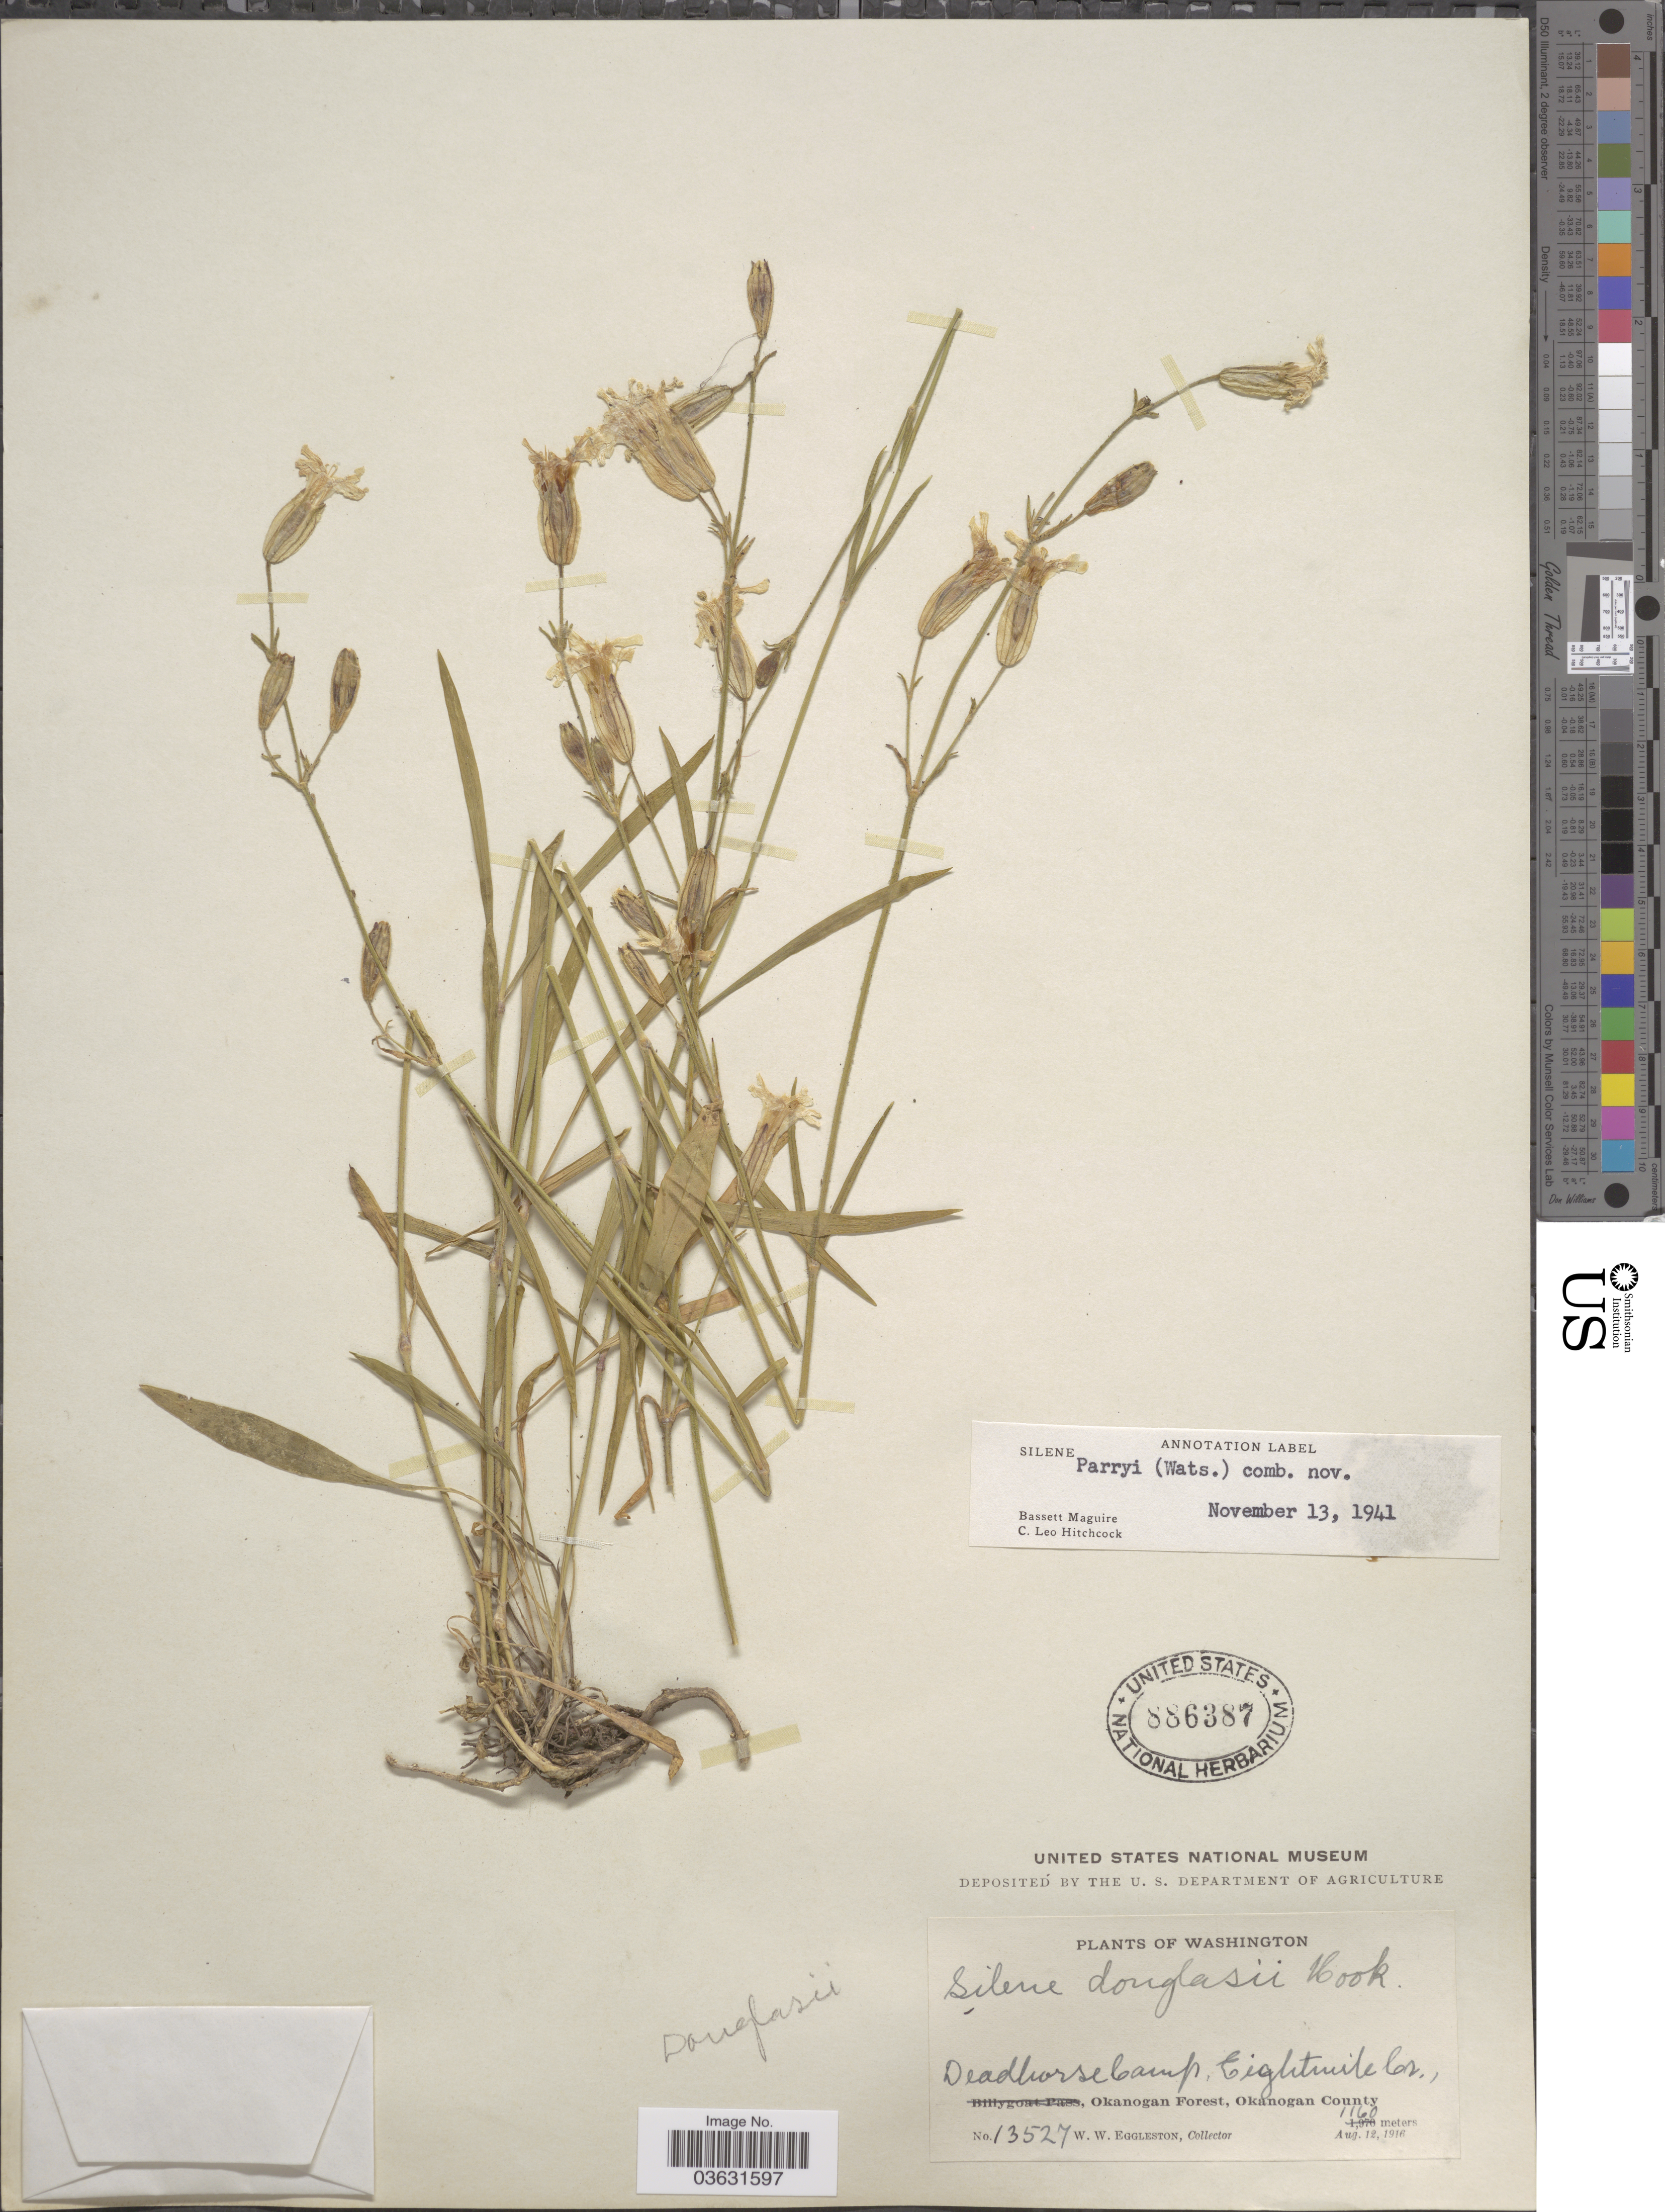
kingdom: Plantae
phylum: Tracheophyta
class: Magnoliopsida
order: Caryophyllales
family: Caryophyllaceae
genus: Silene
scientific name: Silene parryi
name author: (S. Watson) C.L. Hitchc. & Maguire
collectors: W. W. Eggleston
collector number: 13527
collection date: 1916-08-12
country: United States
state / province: Washington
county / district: Okanogan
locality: Deadhorse Camp, Eightmile Cr., Okanogan Forest, Okanogan County.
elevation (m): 1160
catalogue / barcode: US 886387